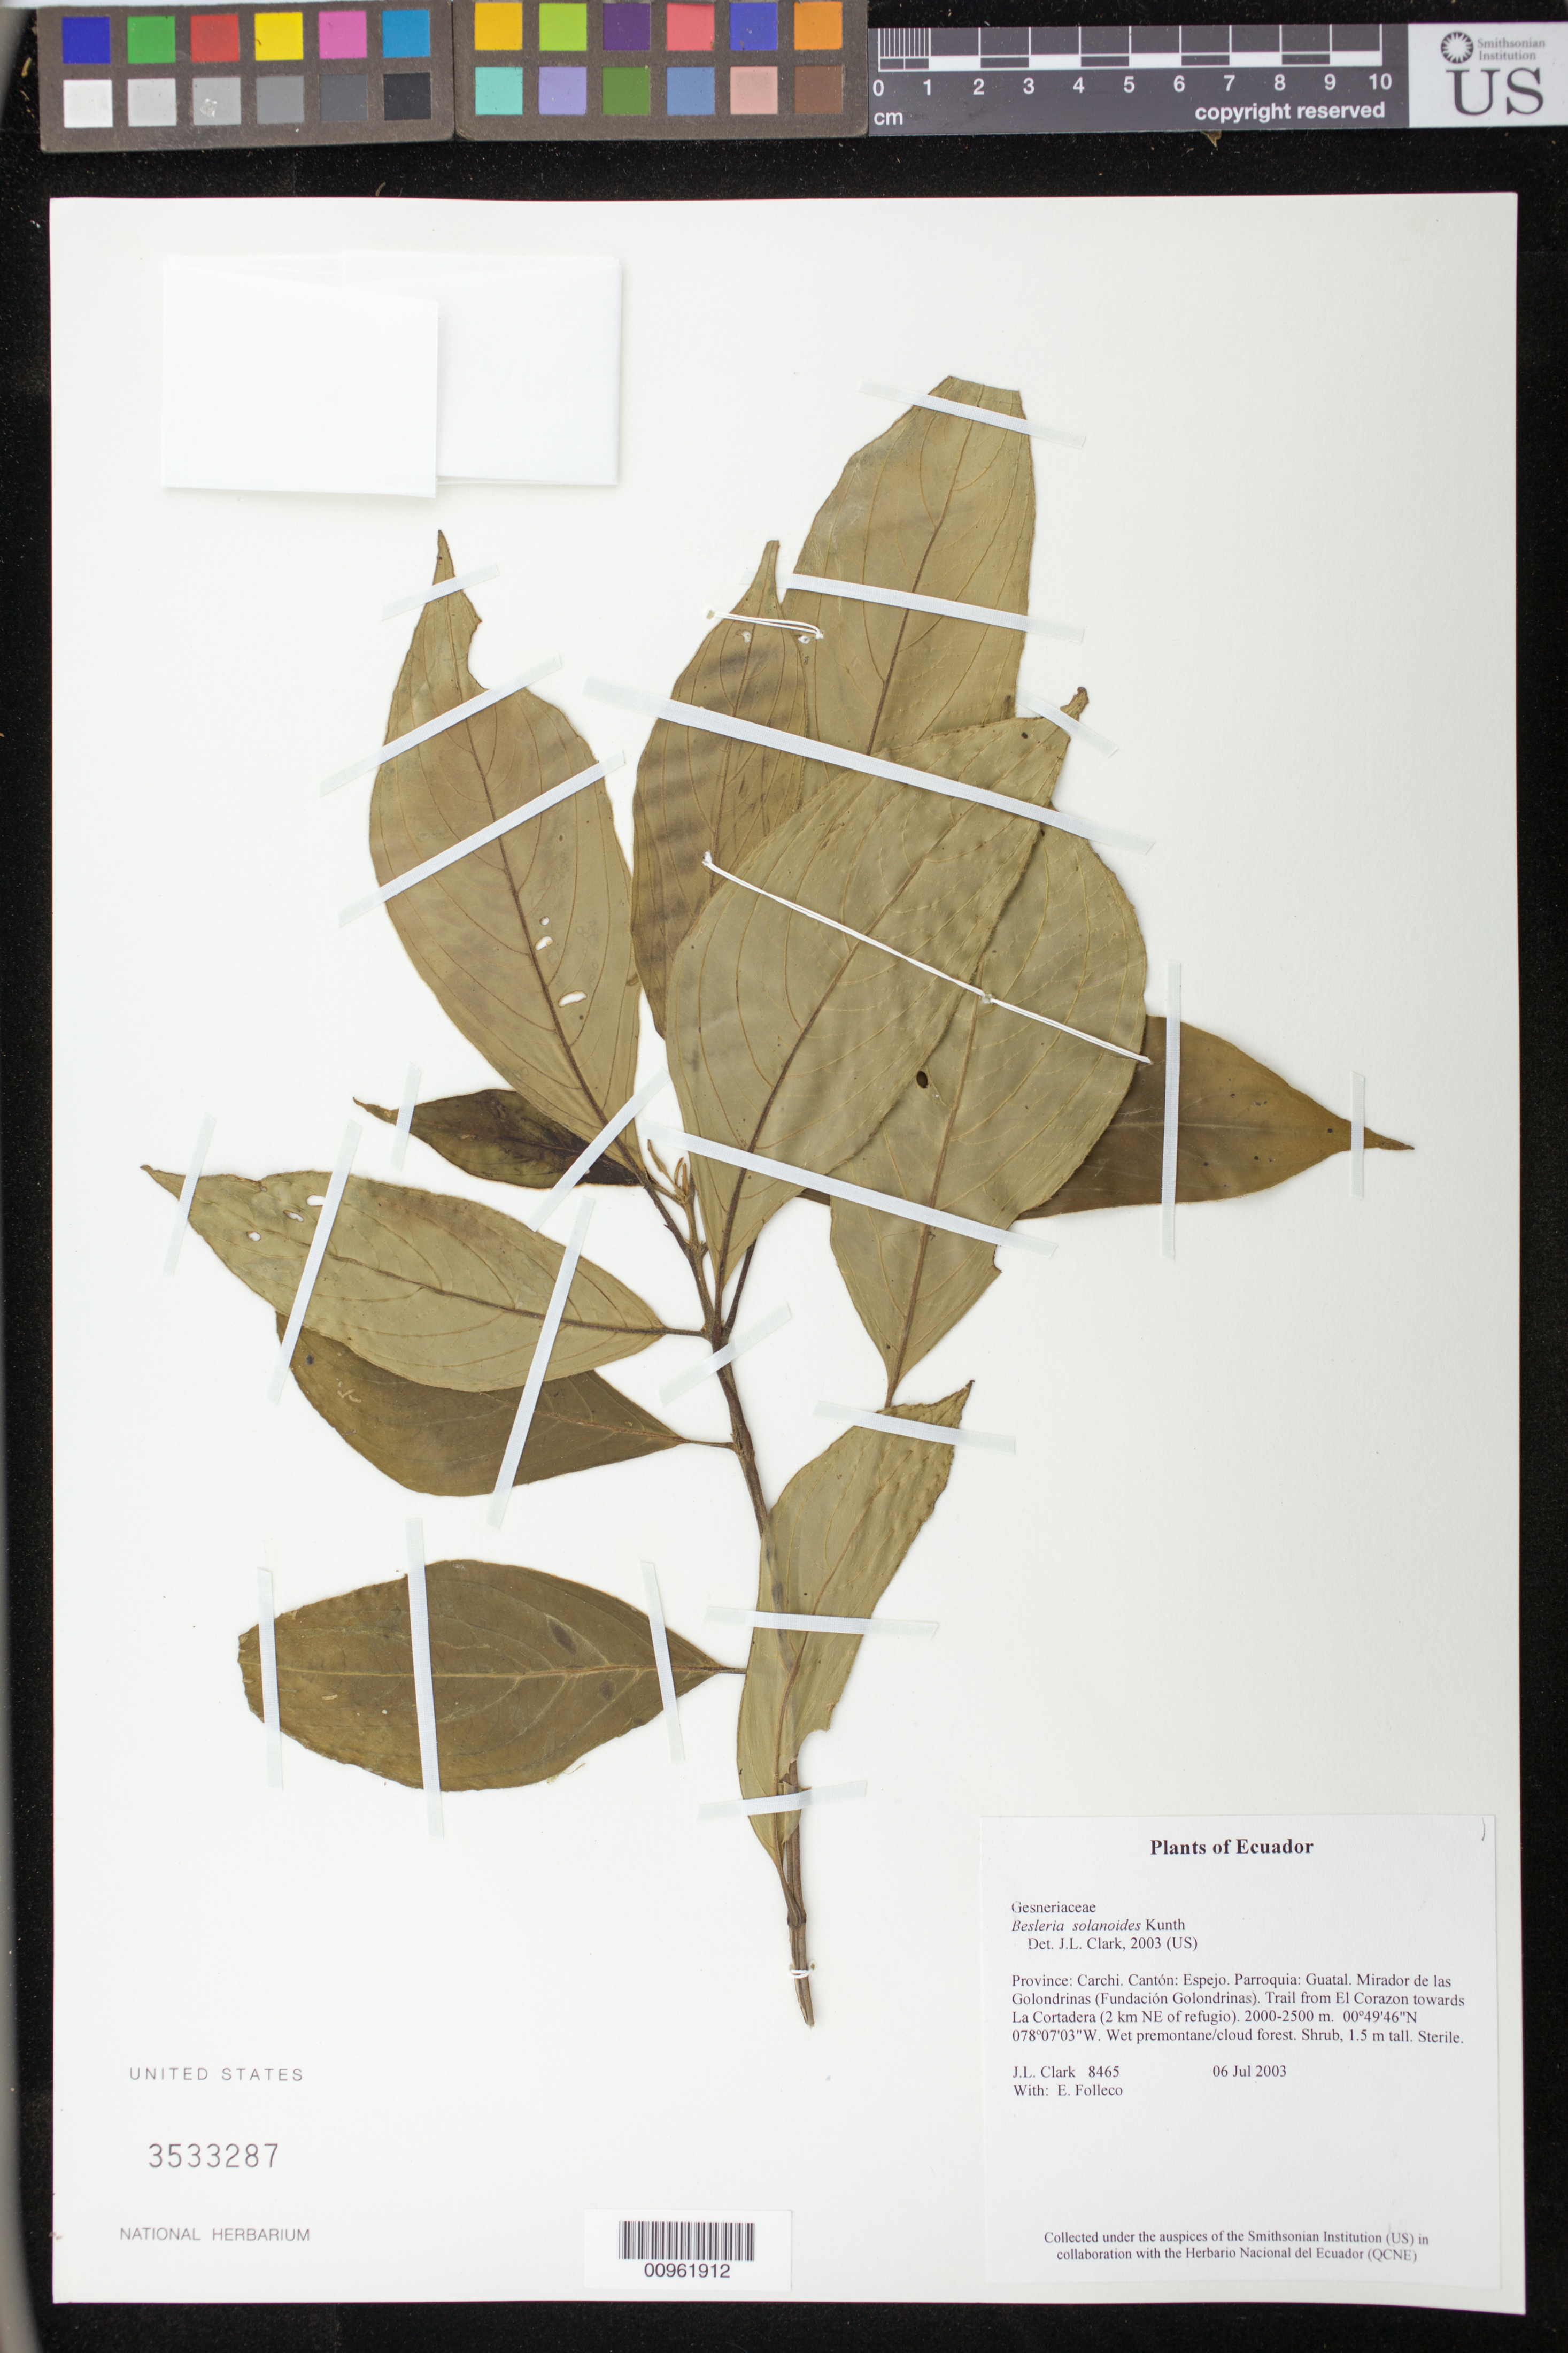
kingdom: Plantae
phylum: Tracheophyta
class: Magnoliopsida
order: Lamiales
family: Gesneriaceae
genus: Besleria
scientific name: Besleria solanoides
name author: Kunth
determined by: Clark, J. L., (SEL), The Marie Selby Botanical Garden (UNITED STATES)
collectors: J. L. Clark & E. Folleco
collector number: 8465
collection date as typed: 06 Jul 2003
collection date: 2003-07-06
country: Ecuador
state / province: Carchi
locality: Espejo. Parroquia: Guatal. Mirador de las Golondrinas (Fundación Golondrinas). Trail from El Corazon towards La Cortadera (2 km NE of refugio).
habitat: Wet premontane/cloud forest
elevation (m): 2000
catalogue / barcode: US 3533287